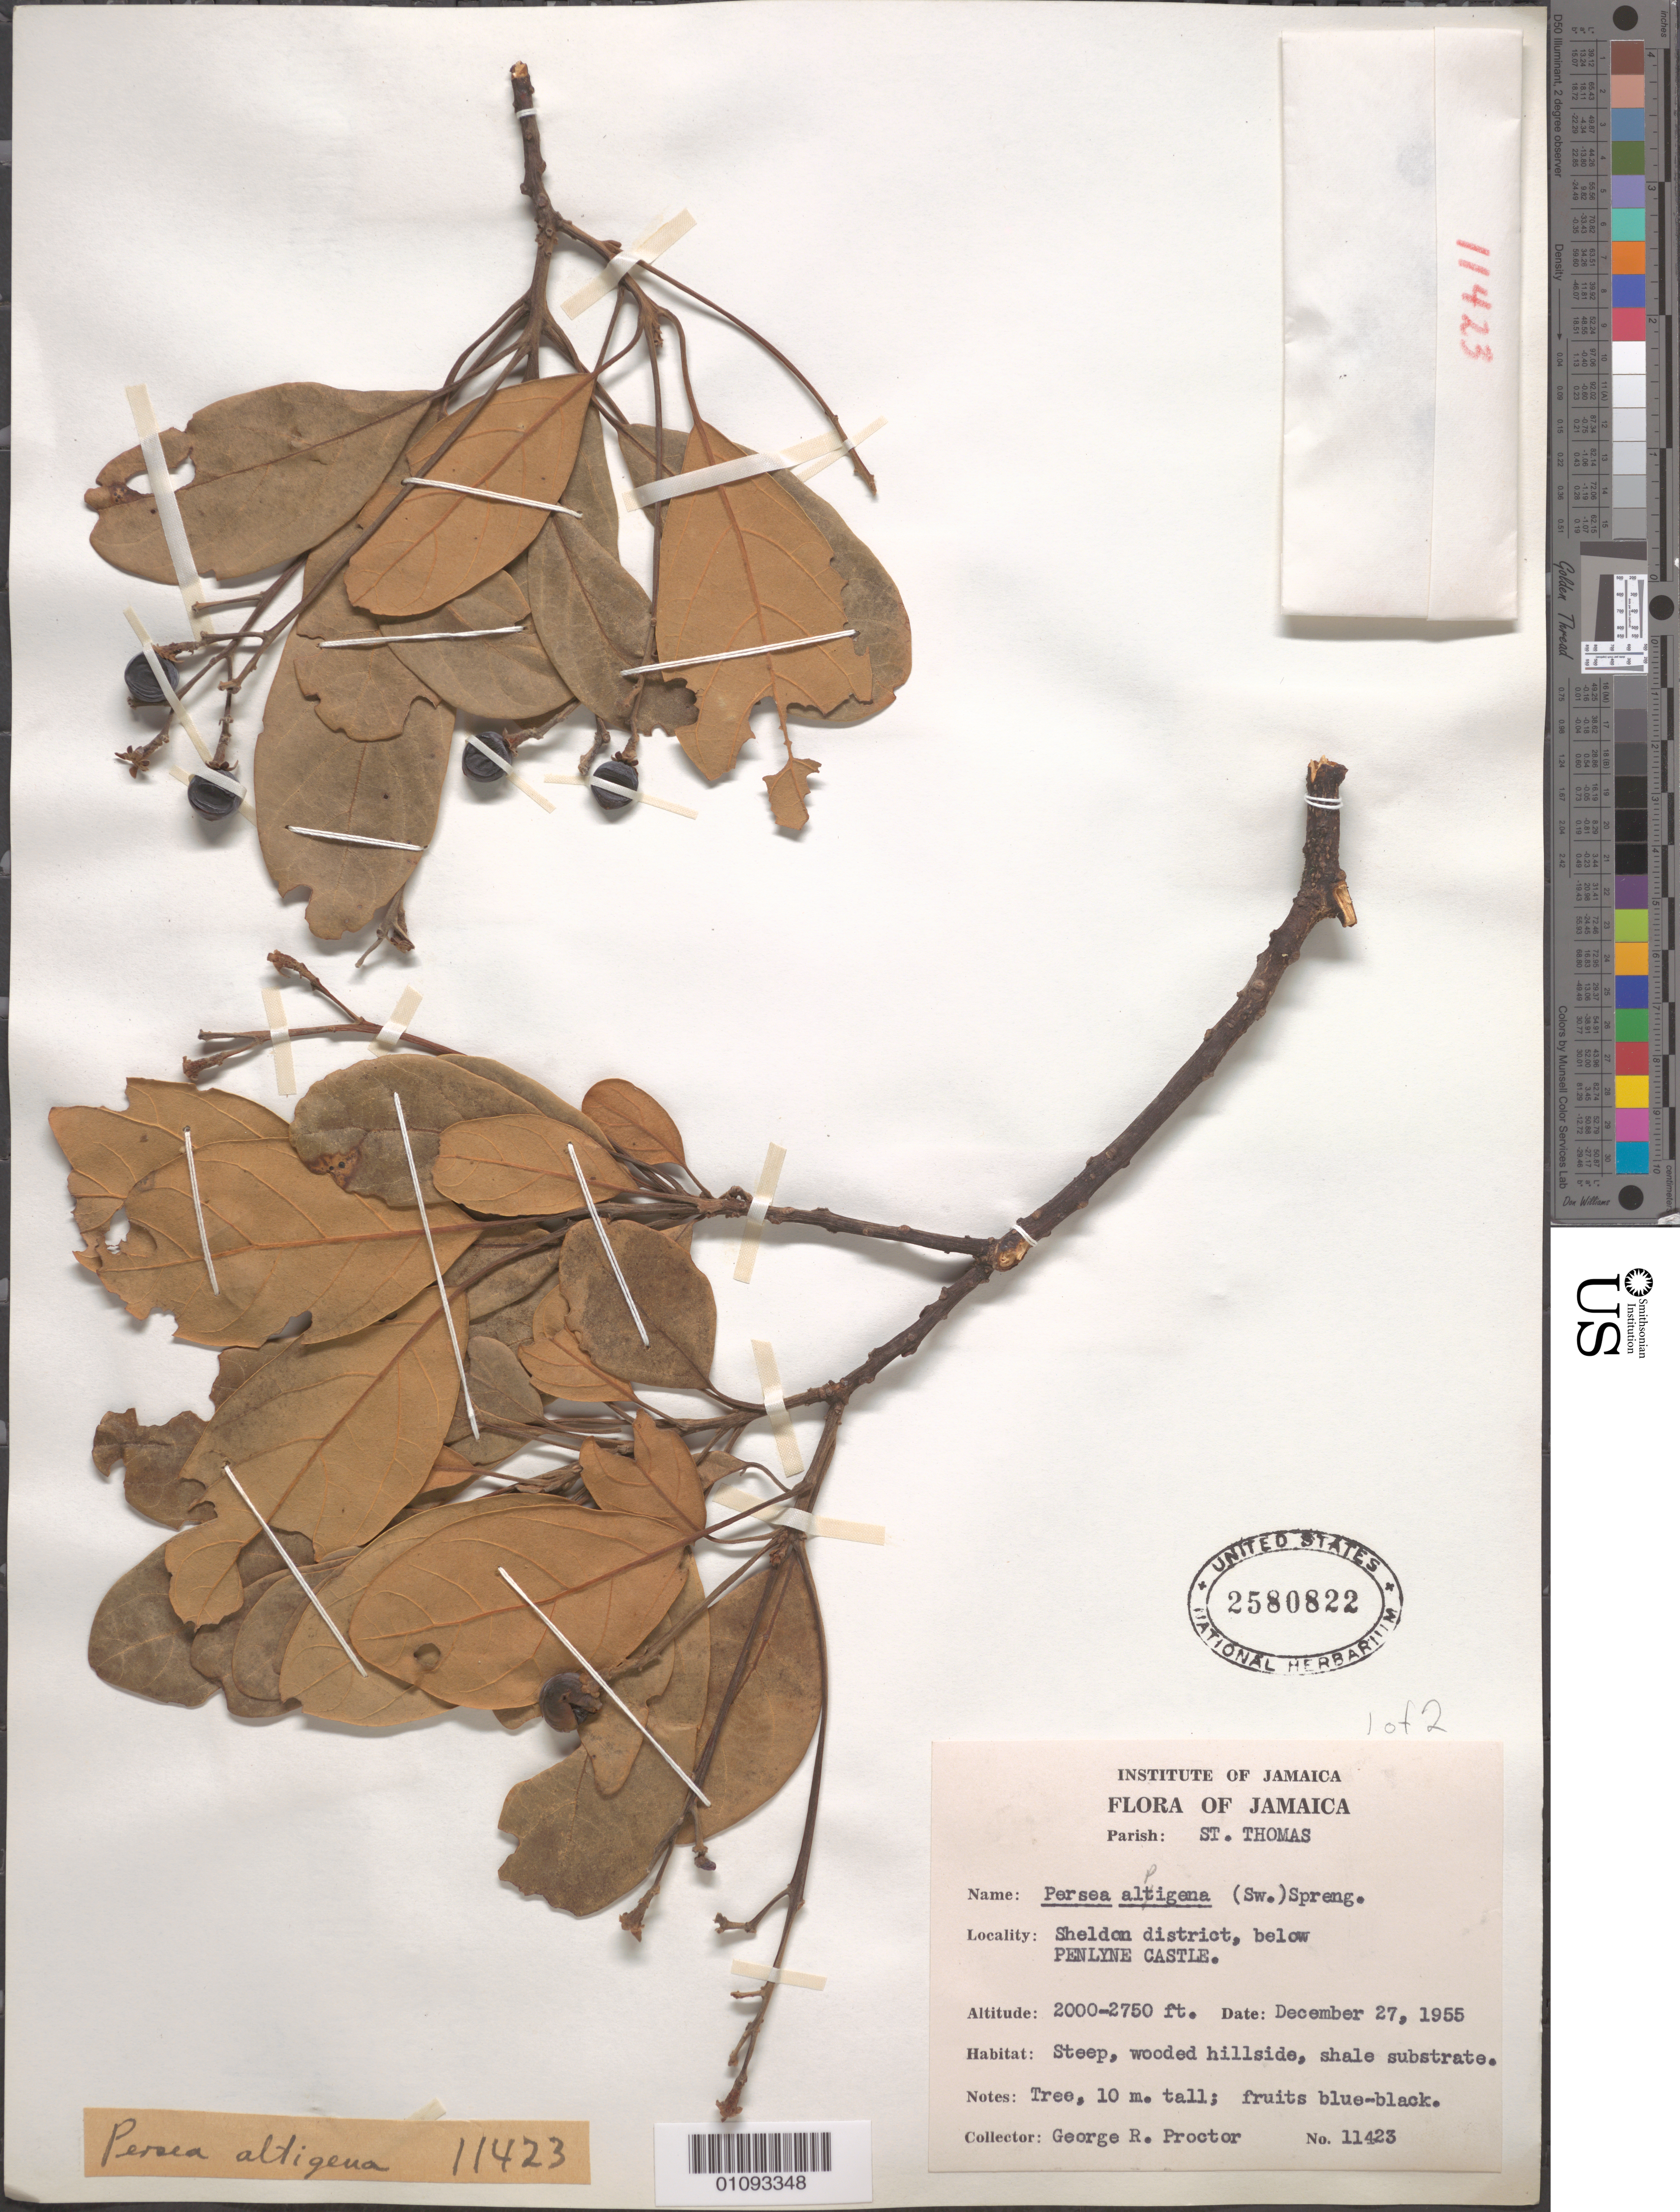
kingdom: Plantae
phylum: Tracheophyta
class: Magnoliopsida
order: Laurales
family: Lauraceae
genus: Persea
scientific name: Persea alpigena var. alpigena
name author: Spreng.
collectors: G. R. Proctor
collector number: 11423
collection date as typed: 27 Dec 1955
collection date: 1955-12-27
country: Jamaica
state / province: Saint Thomas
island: Jamaica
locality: Sheldon District, below Penlyne Castle.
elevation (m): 2000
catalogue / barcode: US 2580822